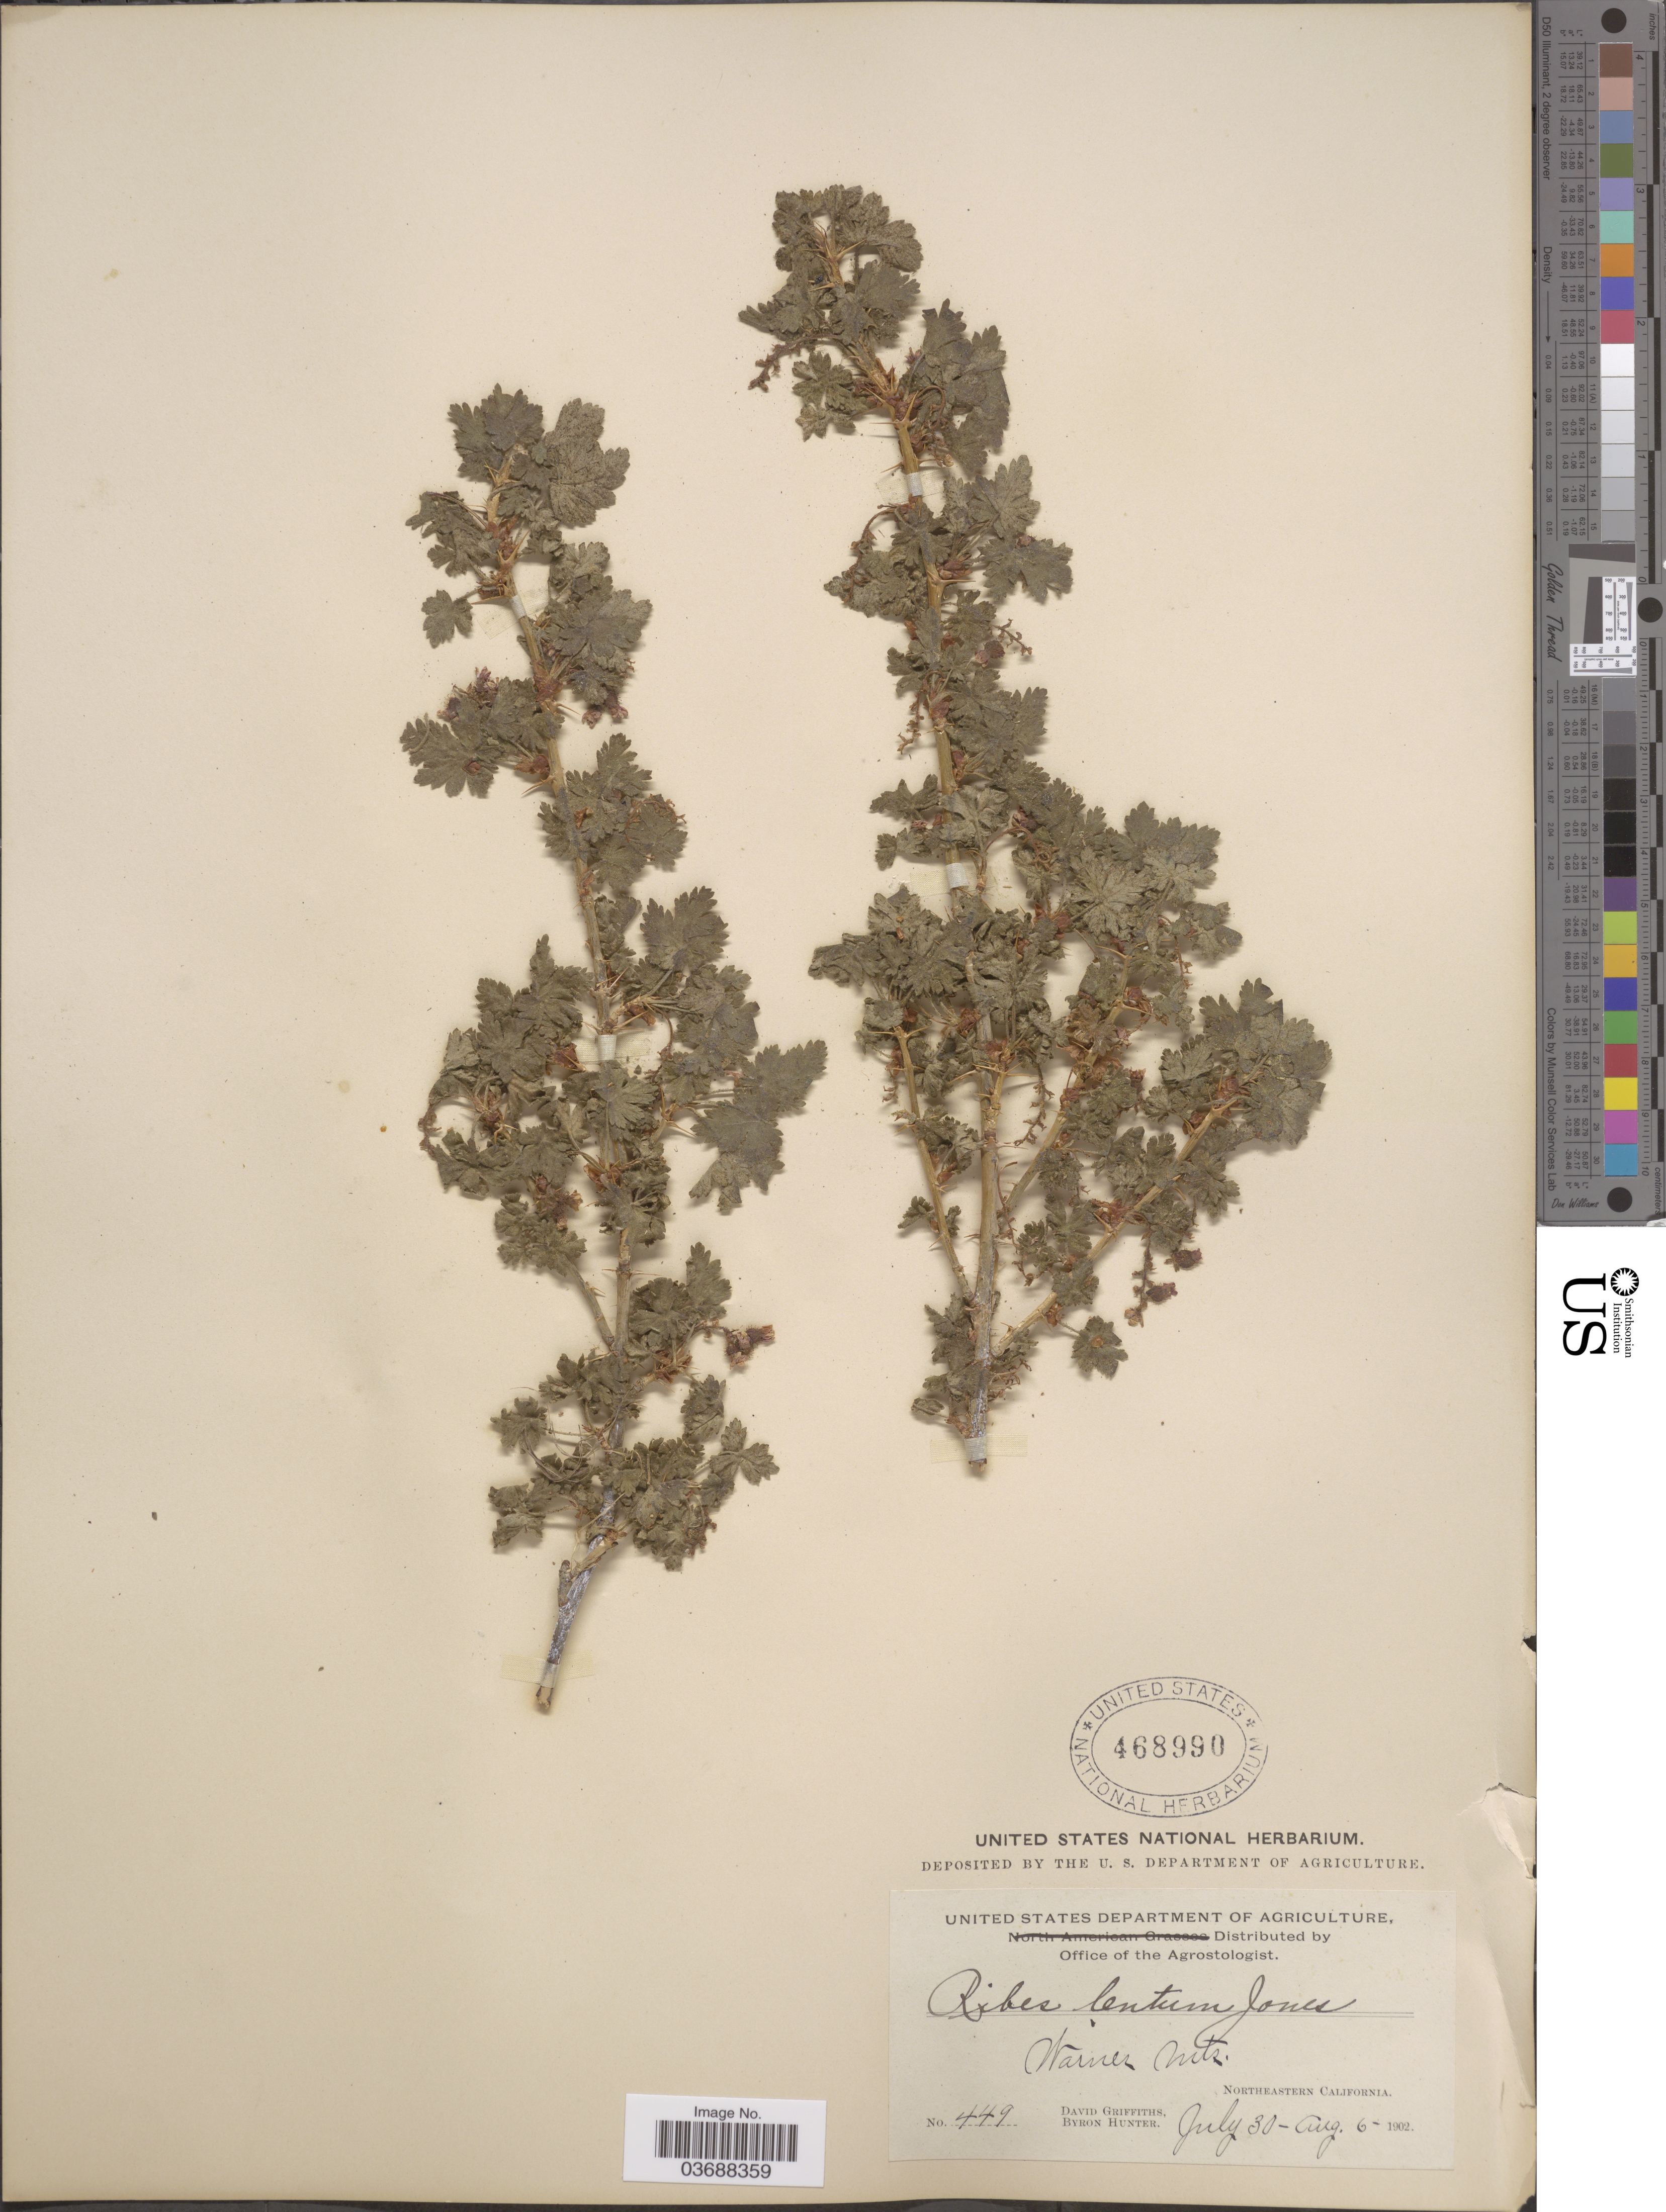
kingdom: Plantae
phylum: Tracheophyta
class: Magnoliopsida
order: Saxifragales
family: Grossulariaceae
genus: Ribes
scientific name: Ribes montigenum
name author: McClatchie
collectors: D. Griffiths & B. Hunter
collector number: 449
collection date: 1902-07-30/1902-08-06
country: United States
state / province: California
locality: Warner Mts. Northeastern California.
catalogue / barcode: US 468990